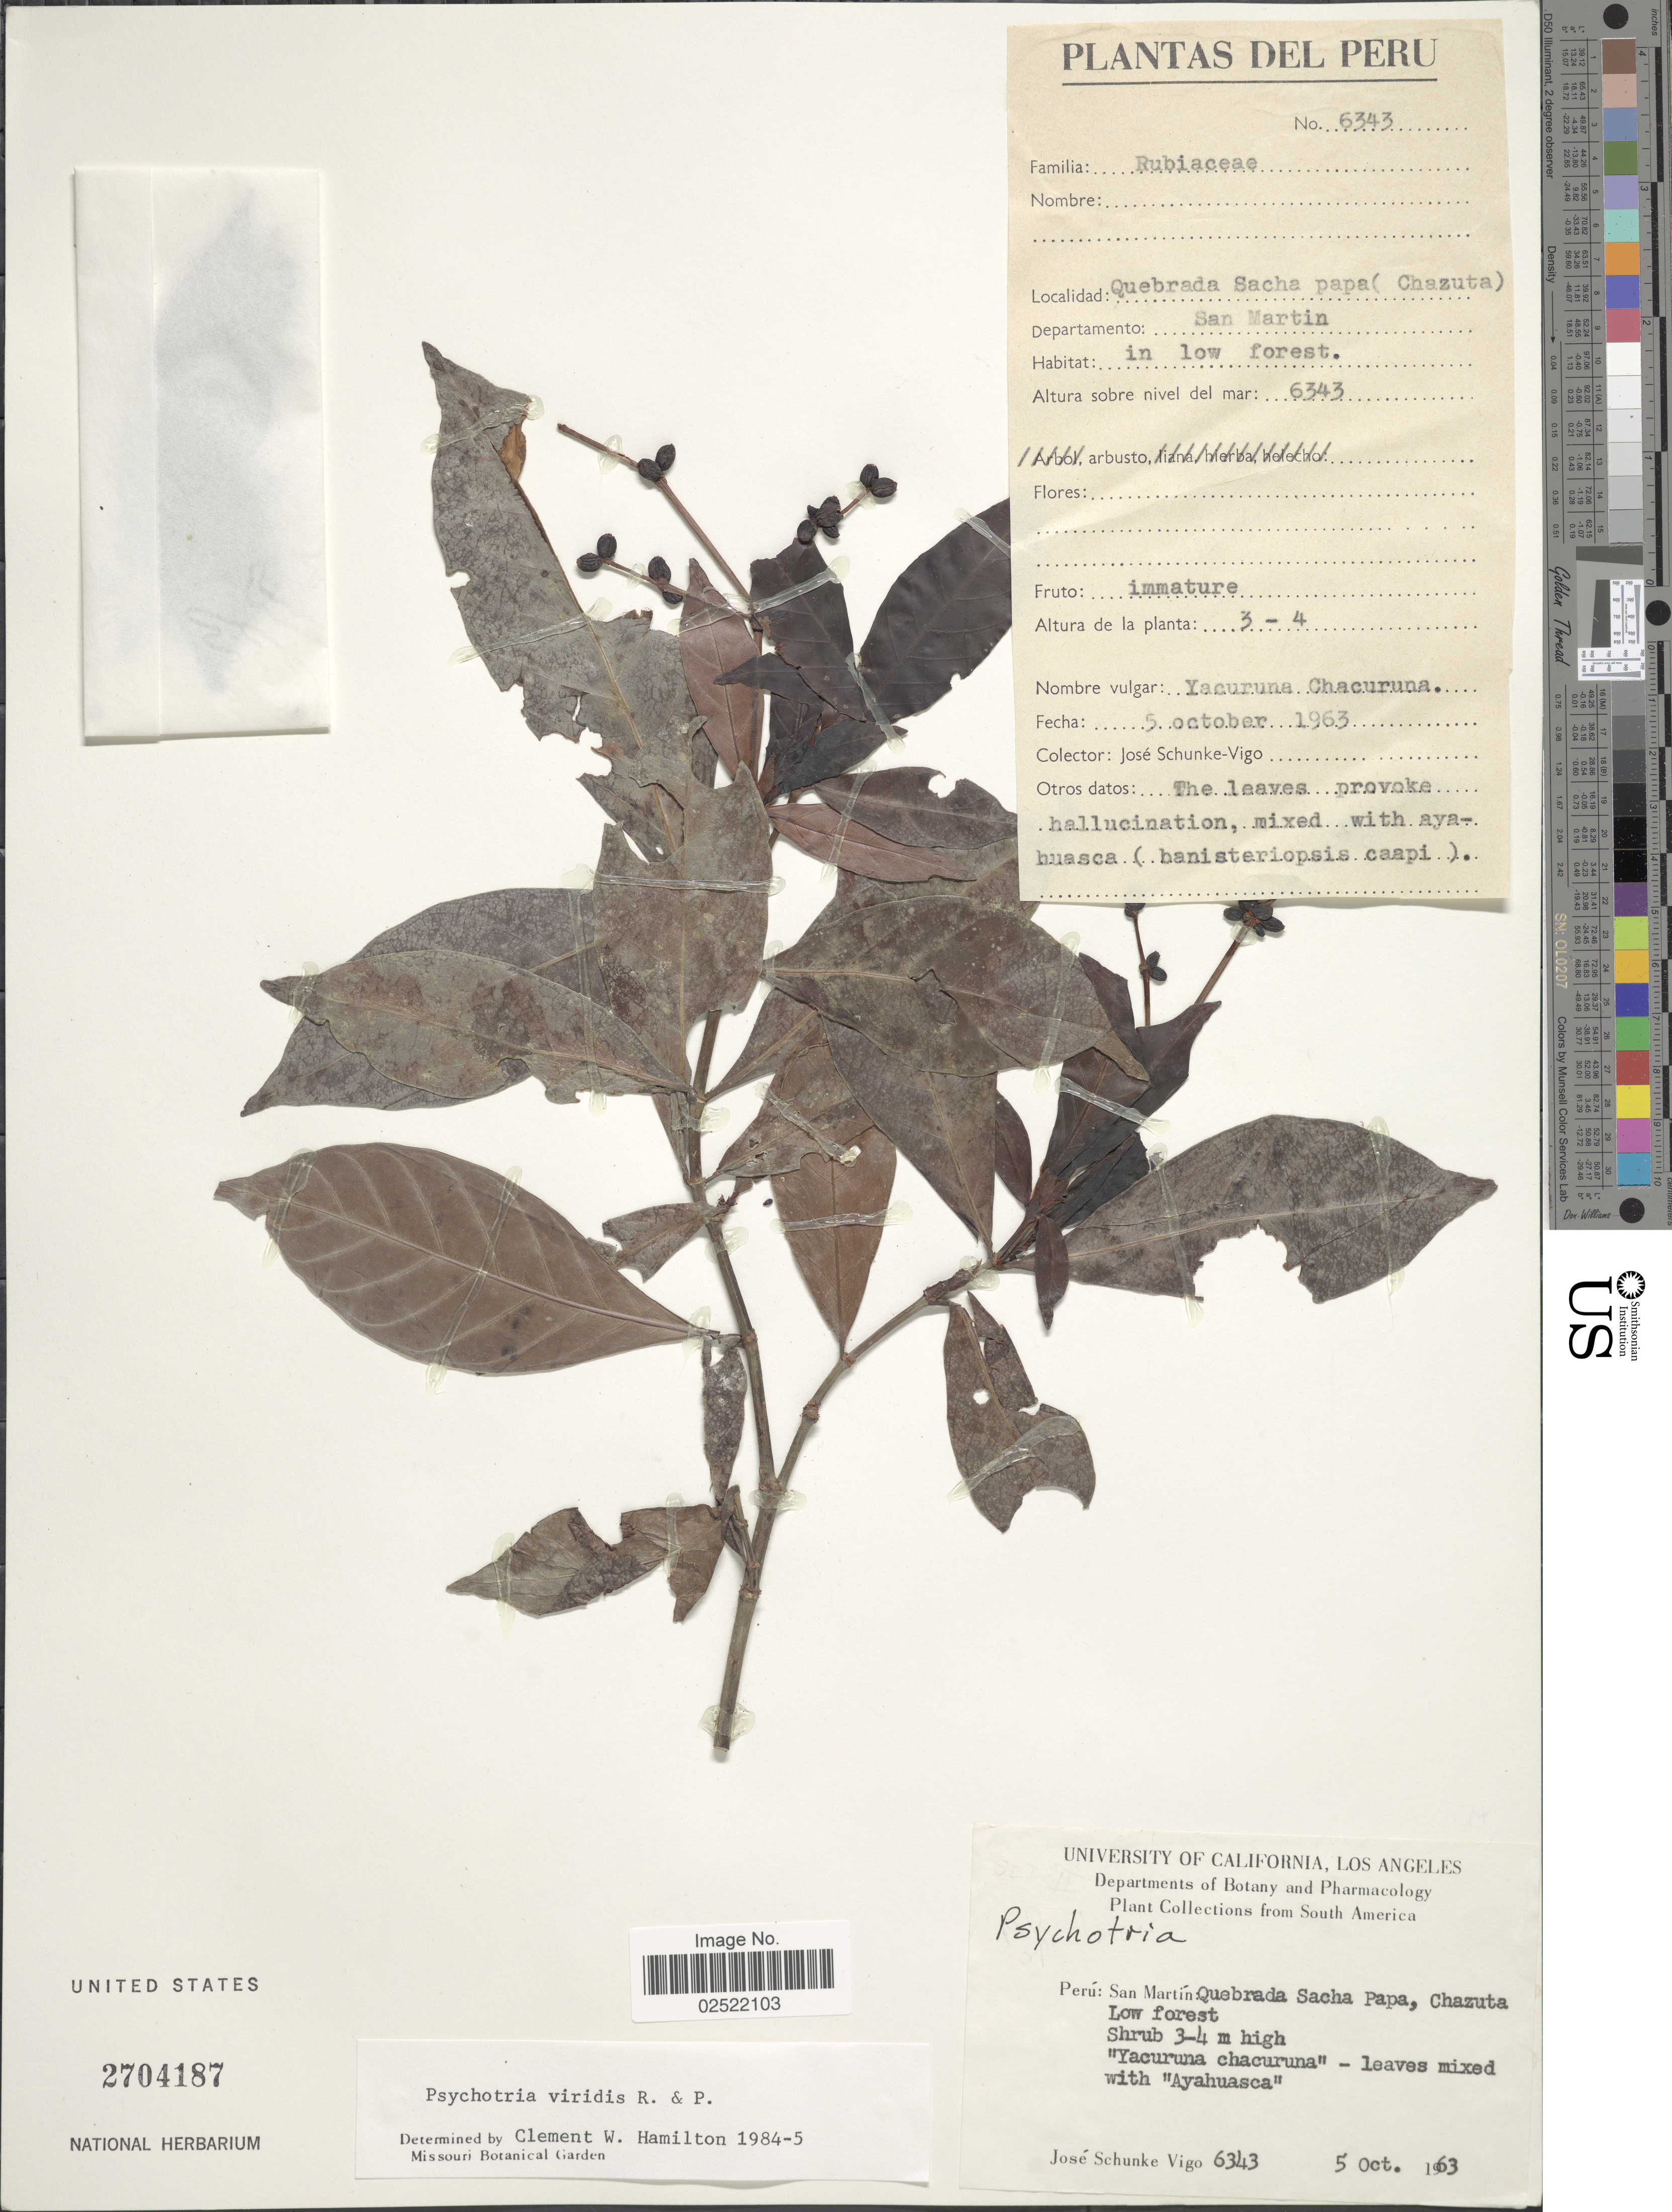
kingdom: Plantae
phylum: Tracheophyta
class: Magnoliopsida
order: Gentianales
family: Rubiaceae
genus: Psychotria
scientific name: Psychotria viridis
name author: Ruiz & Pav.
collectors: J. Schunke Vigo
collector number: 6343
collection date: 1963-10-05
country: Peru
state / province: San Martín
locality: Quebrada Sacha Papa, Chazuta Low forest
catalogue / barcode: US 2704187